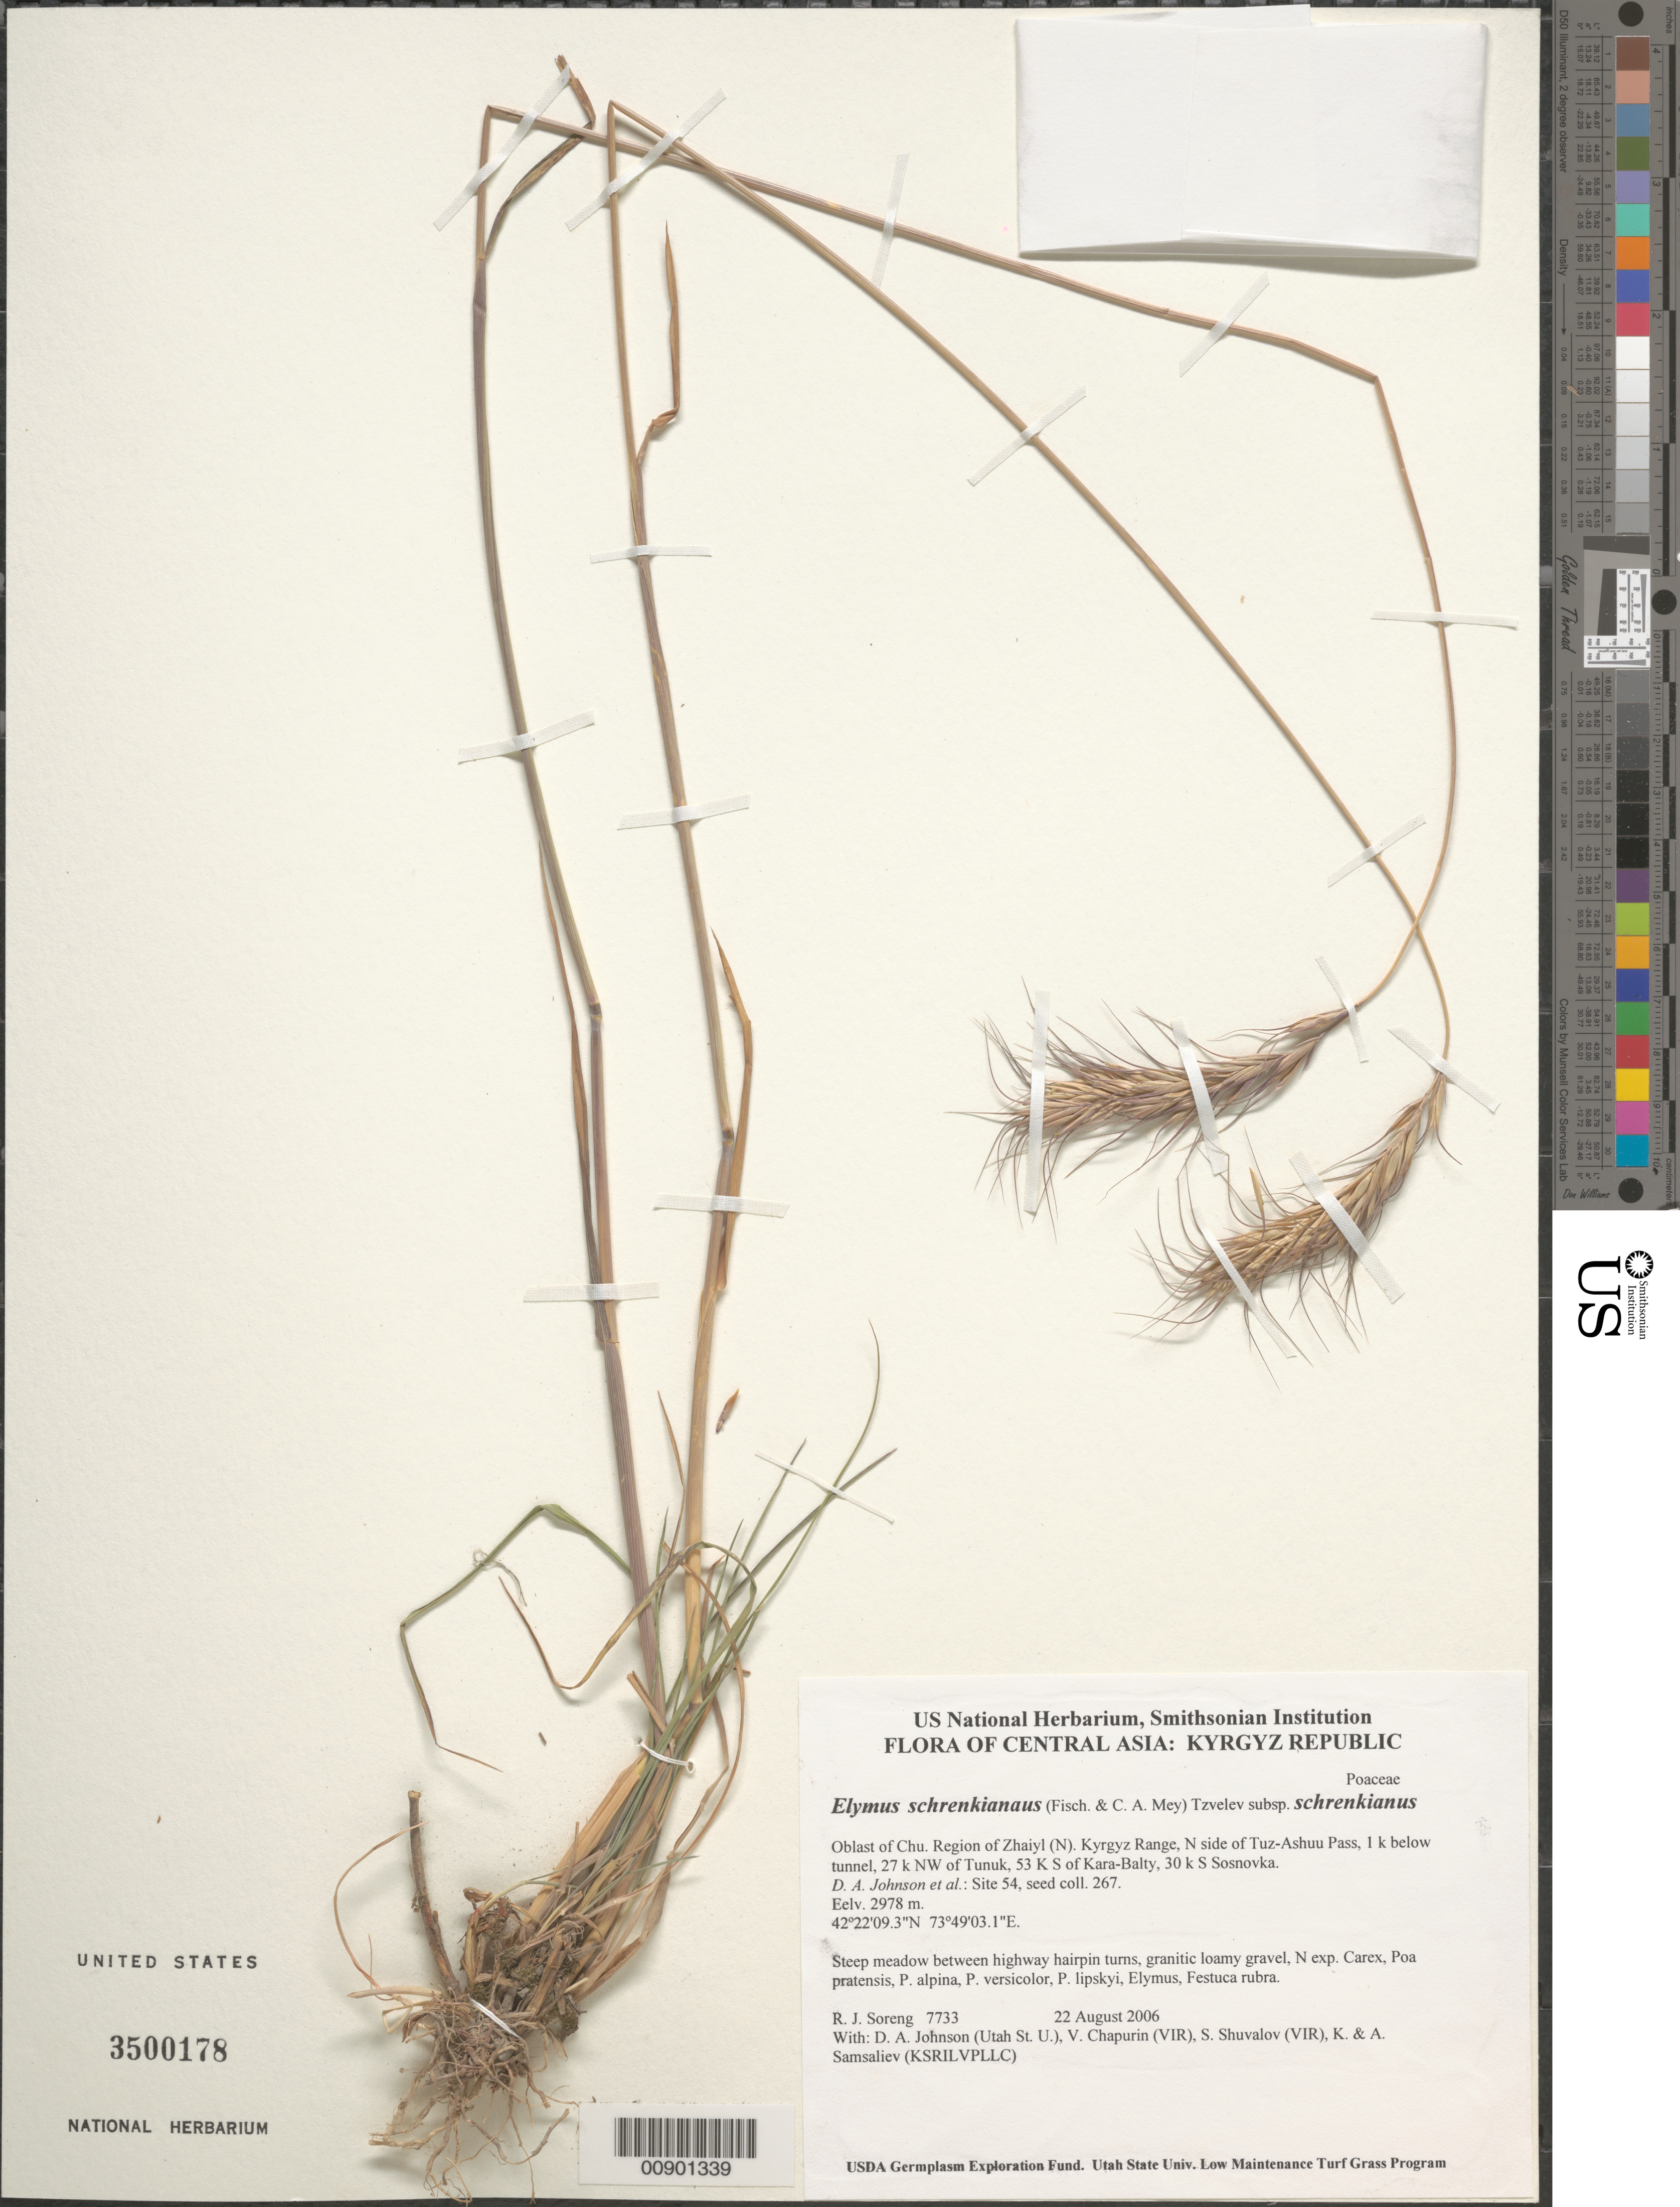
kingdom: Plantae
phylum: Tracheophyta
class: Liliopsida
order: Poales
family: Poaceae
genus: Elymus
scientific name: Elymus schrenkianus subsp. schrenkianus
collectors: R. J. Soreng, D. Johnson, S. Shuvalov, V. Chapurin, K. Samsaliev & A. Samsaliev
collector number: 7733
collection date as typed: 22 Aug 2006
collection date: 2006-08-22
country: Kyrgyzstan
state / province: Chu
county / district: Zhaiyl (N)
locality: Kyrgyz Range, N side of Tuz-Ashuu Pass, 1 km below tunnel, 27 km NW of Tunuk, 53 km S of Kara-Balty, 30 km S Sosnovka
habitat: Steep meadow between highway hairpin turns, granitic loamy gravel, N exp.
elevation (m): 2978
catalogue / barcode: US 3500178